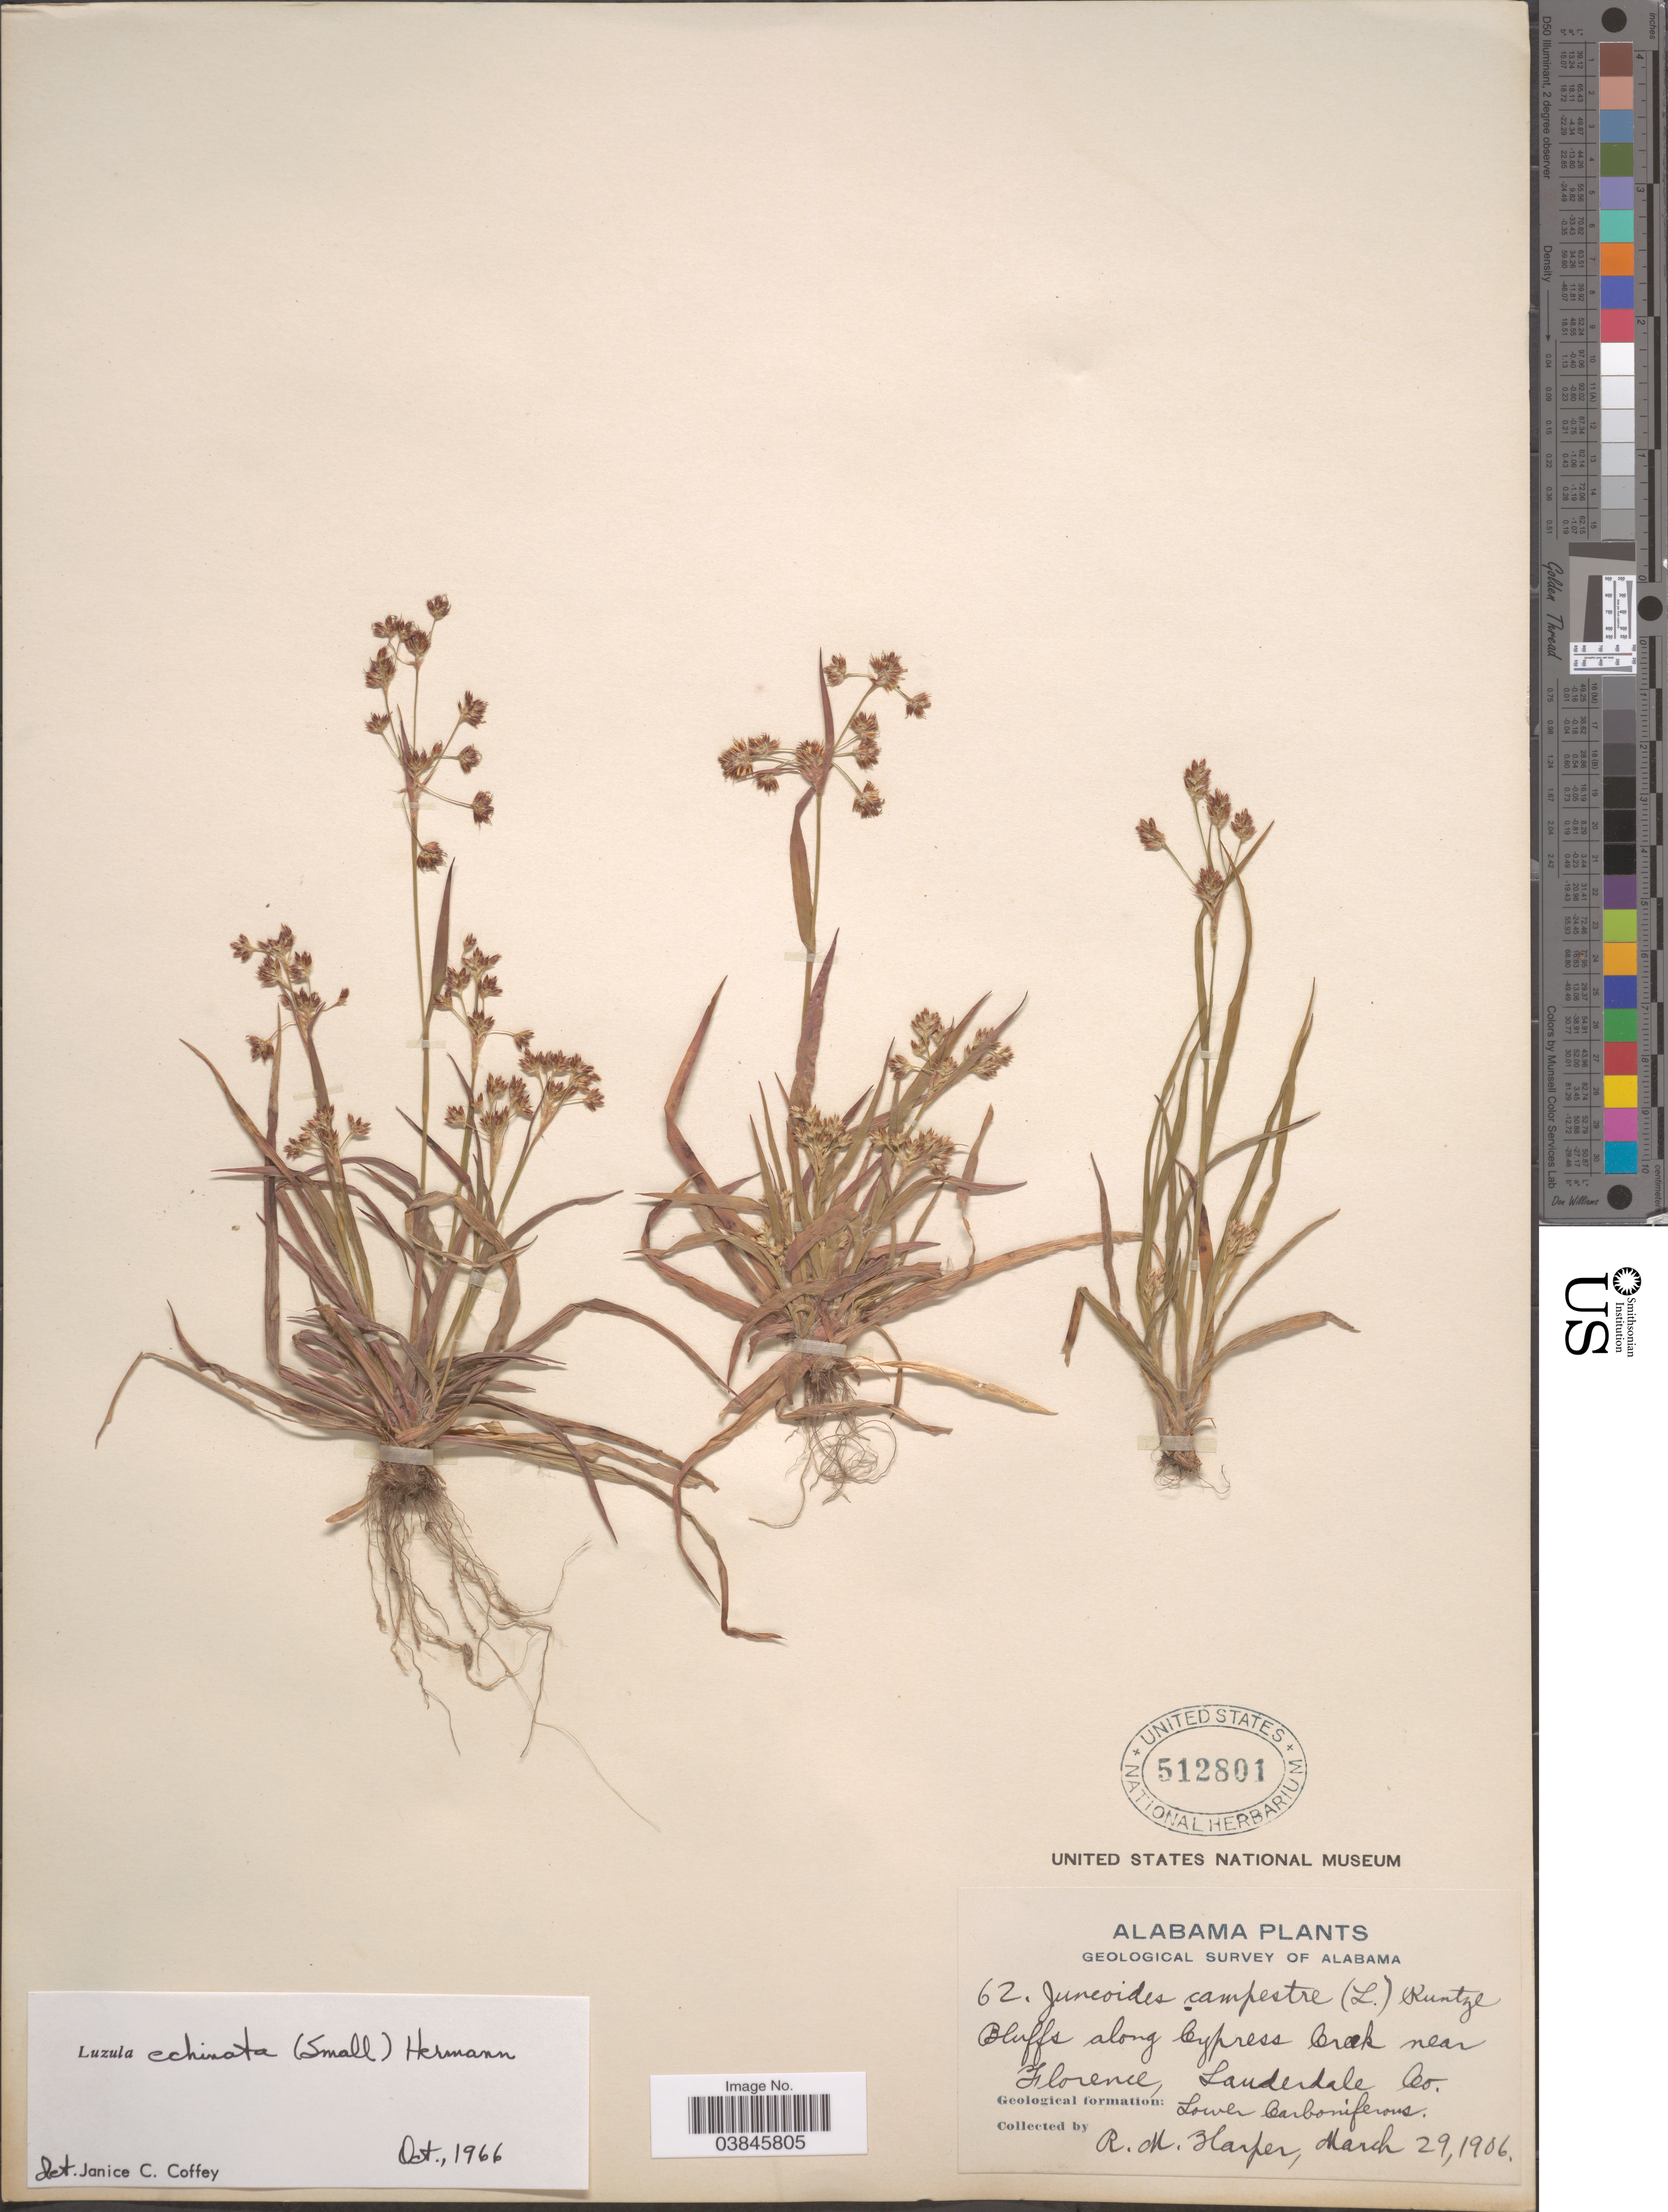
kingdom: Plantae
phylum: Tracheophyta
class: Liliopsida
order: Poales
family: Juncaceae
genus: Luzula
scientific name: Luzula echinata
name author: (Small) F.J. Herm.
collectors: R. Harper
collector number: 62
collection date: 1906-03-29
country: United States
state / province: Alabama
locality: Along Cypress Creek near Florence, Landerdale Co. Geological formation: Lower Carboniferous.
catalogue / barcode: US 512801